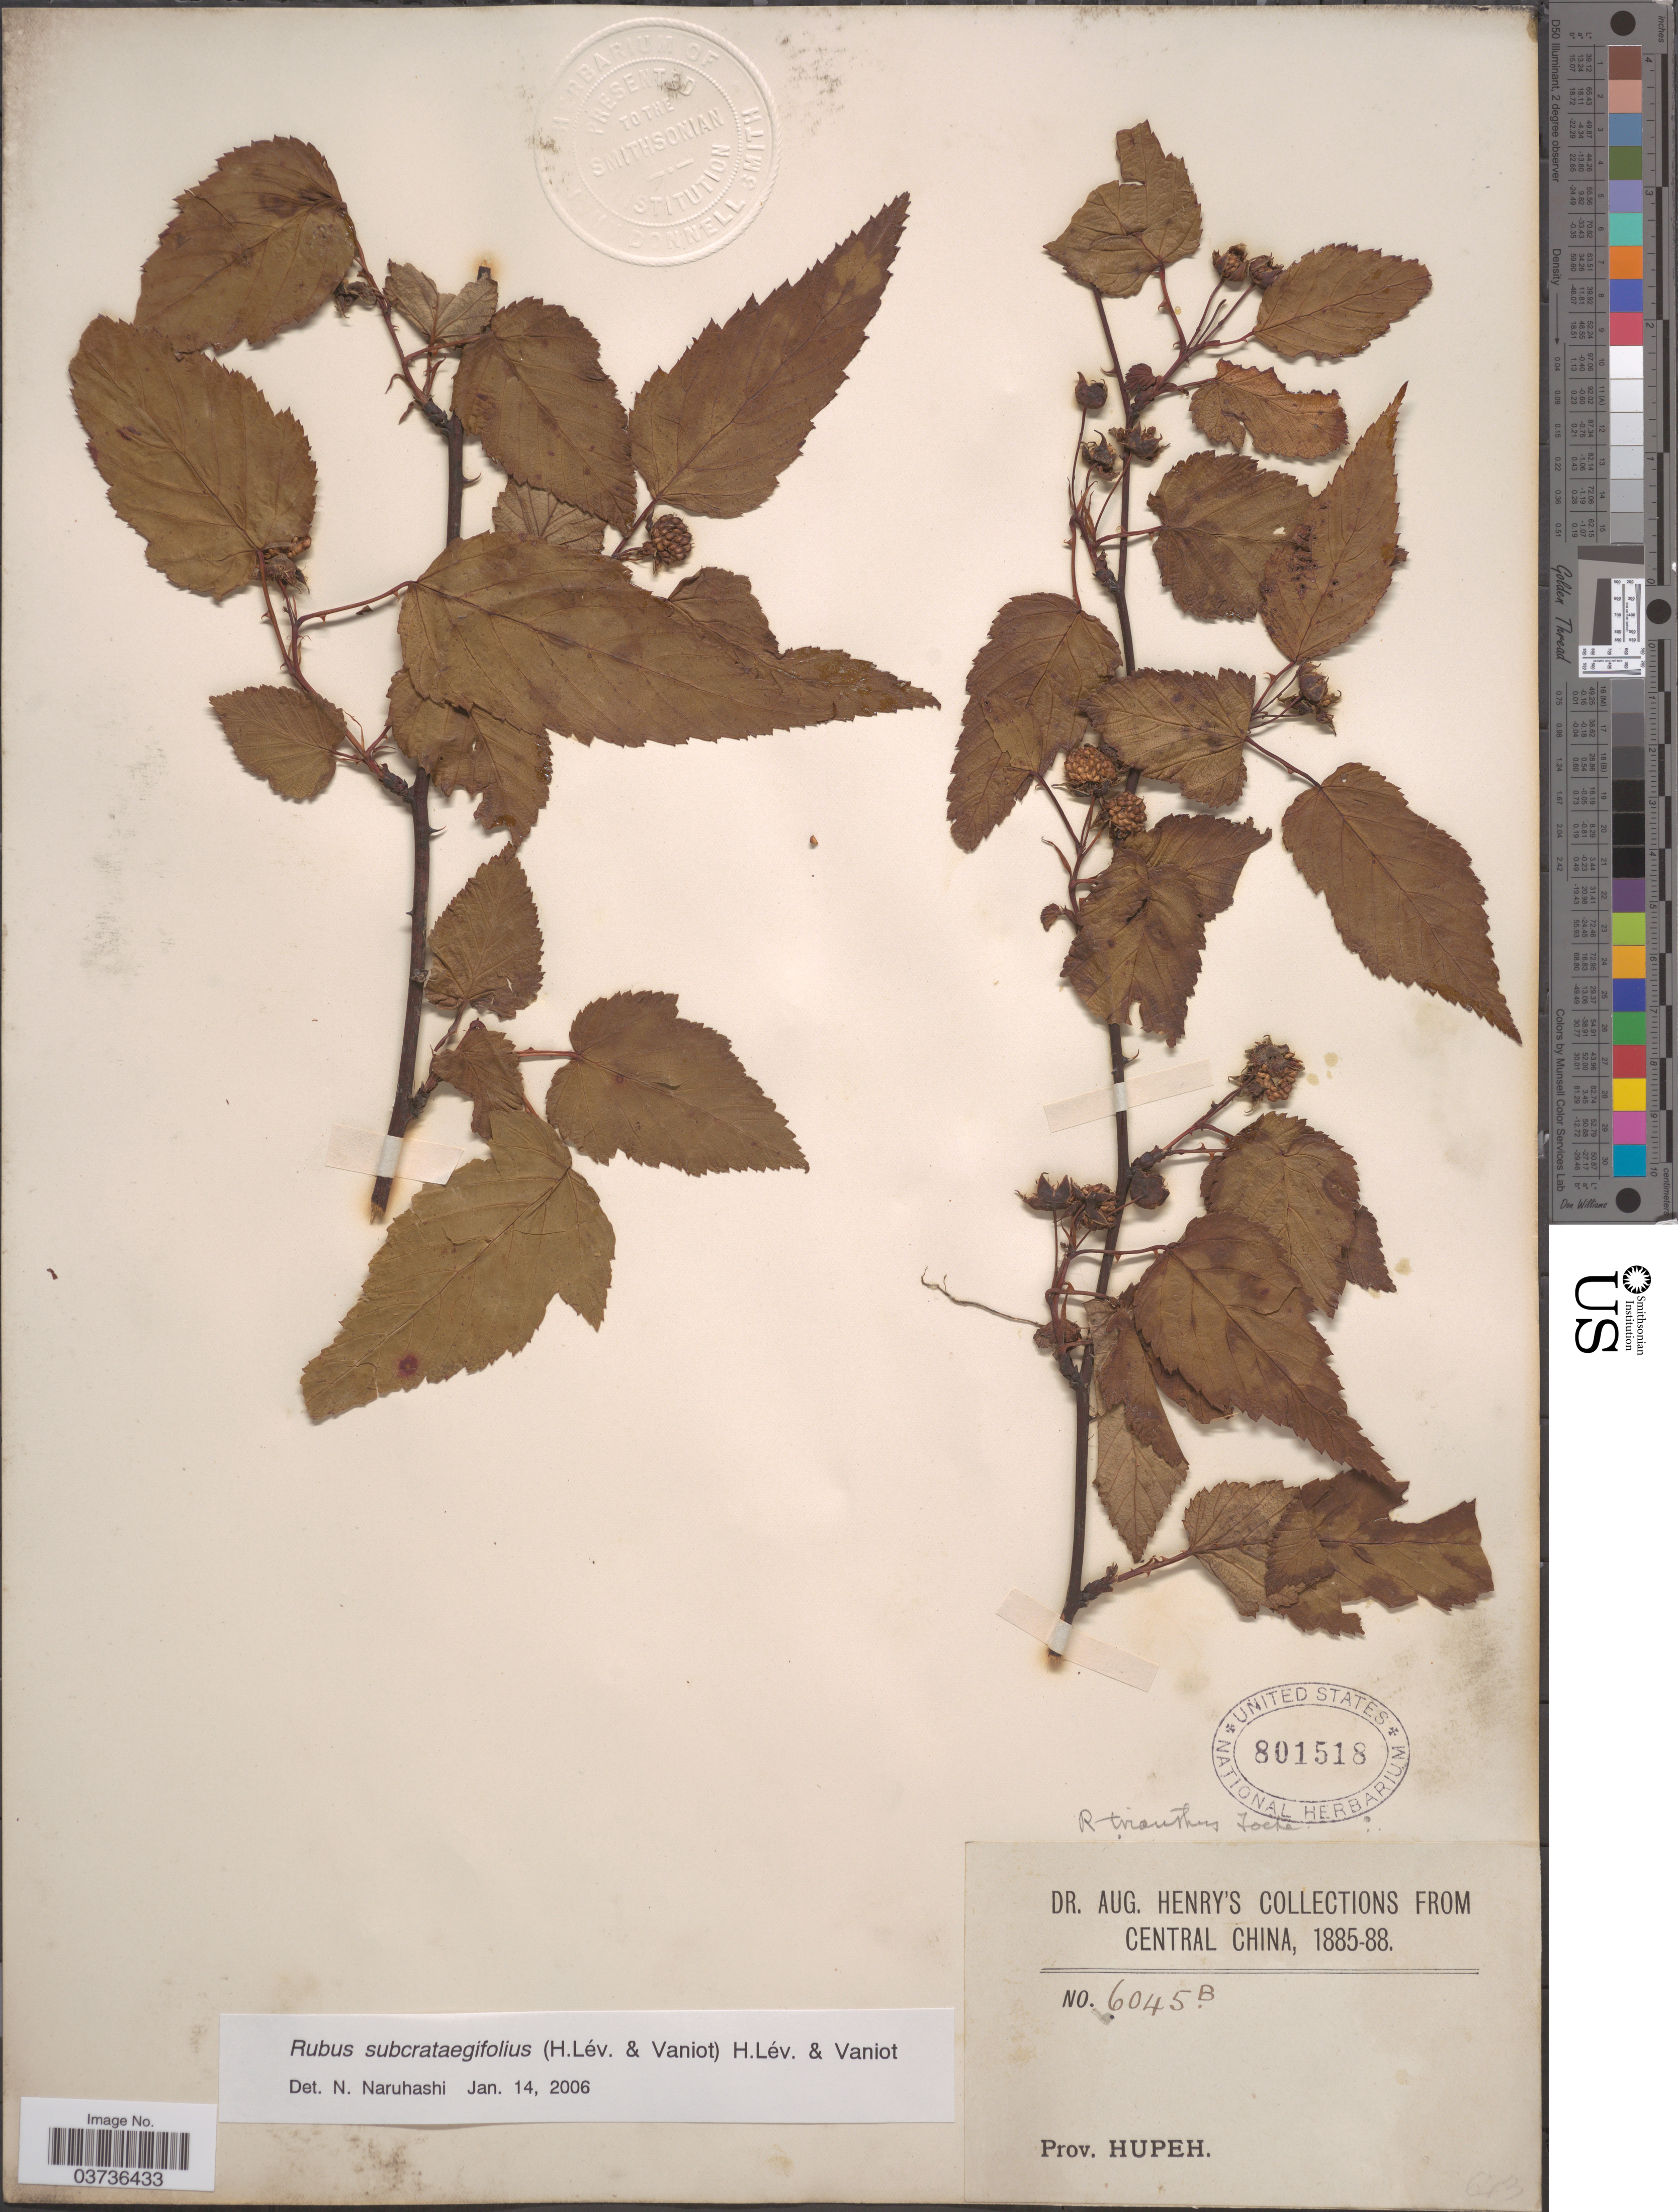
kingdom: Plantae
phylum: Tracheophyta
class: Magnoliopsida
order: Rosales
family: Rosaceae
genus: Rubus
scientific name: Rubus subcrataegifolius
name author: (H. Lév. & Vaniot) H. Lév.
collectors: A. Henry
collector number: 6045 B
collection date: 1885/1888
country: China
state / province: Hubei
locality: Central China. Prov. Hupeh.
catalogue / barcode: US 801518